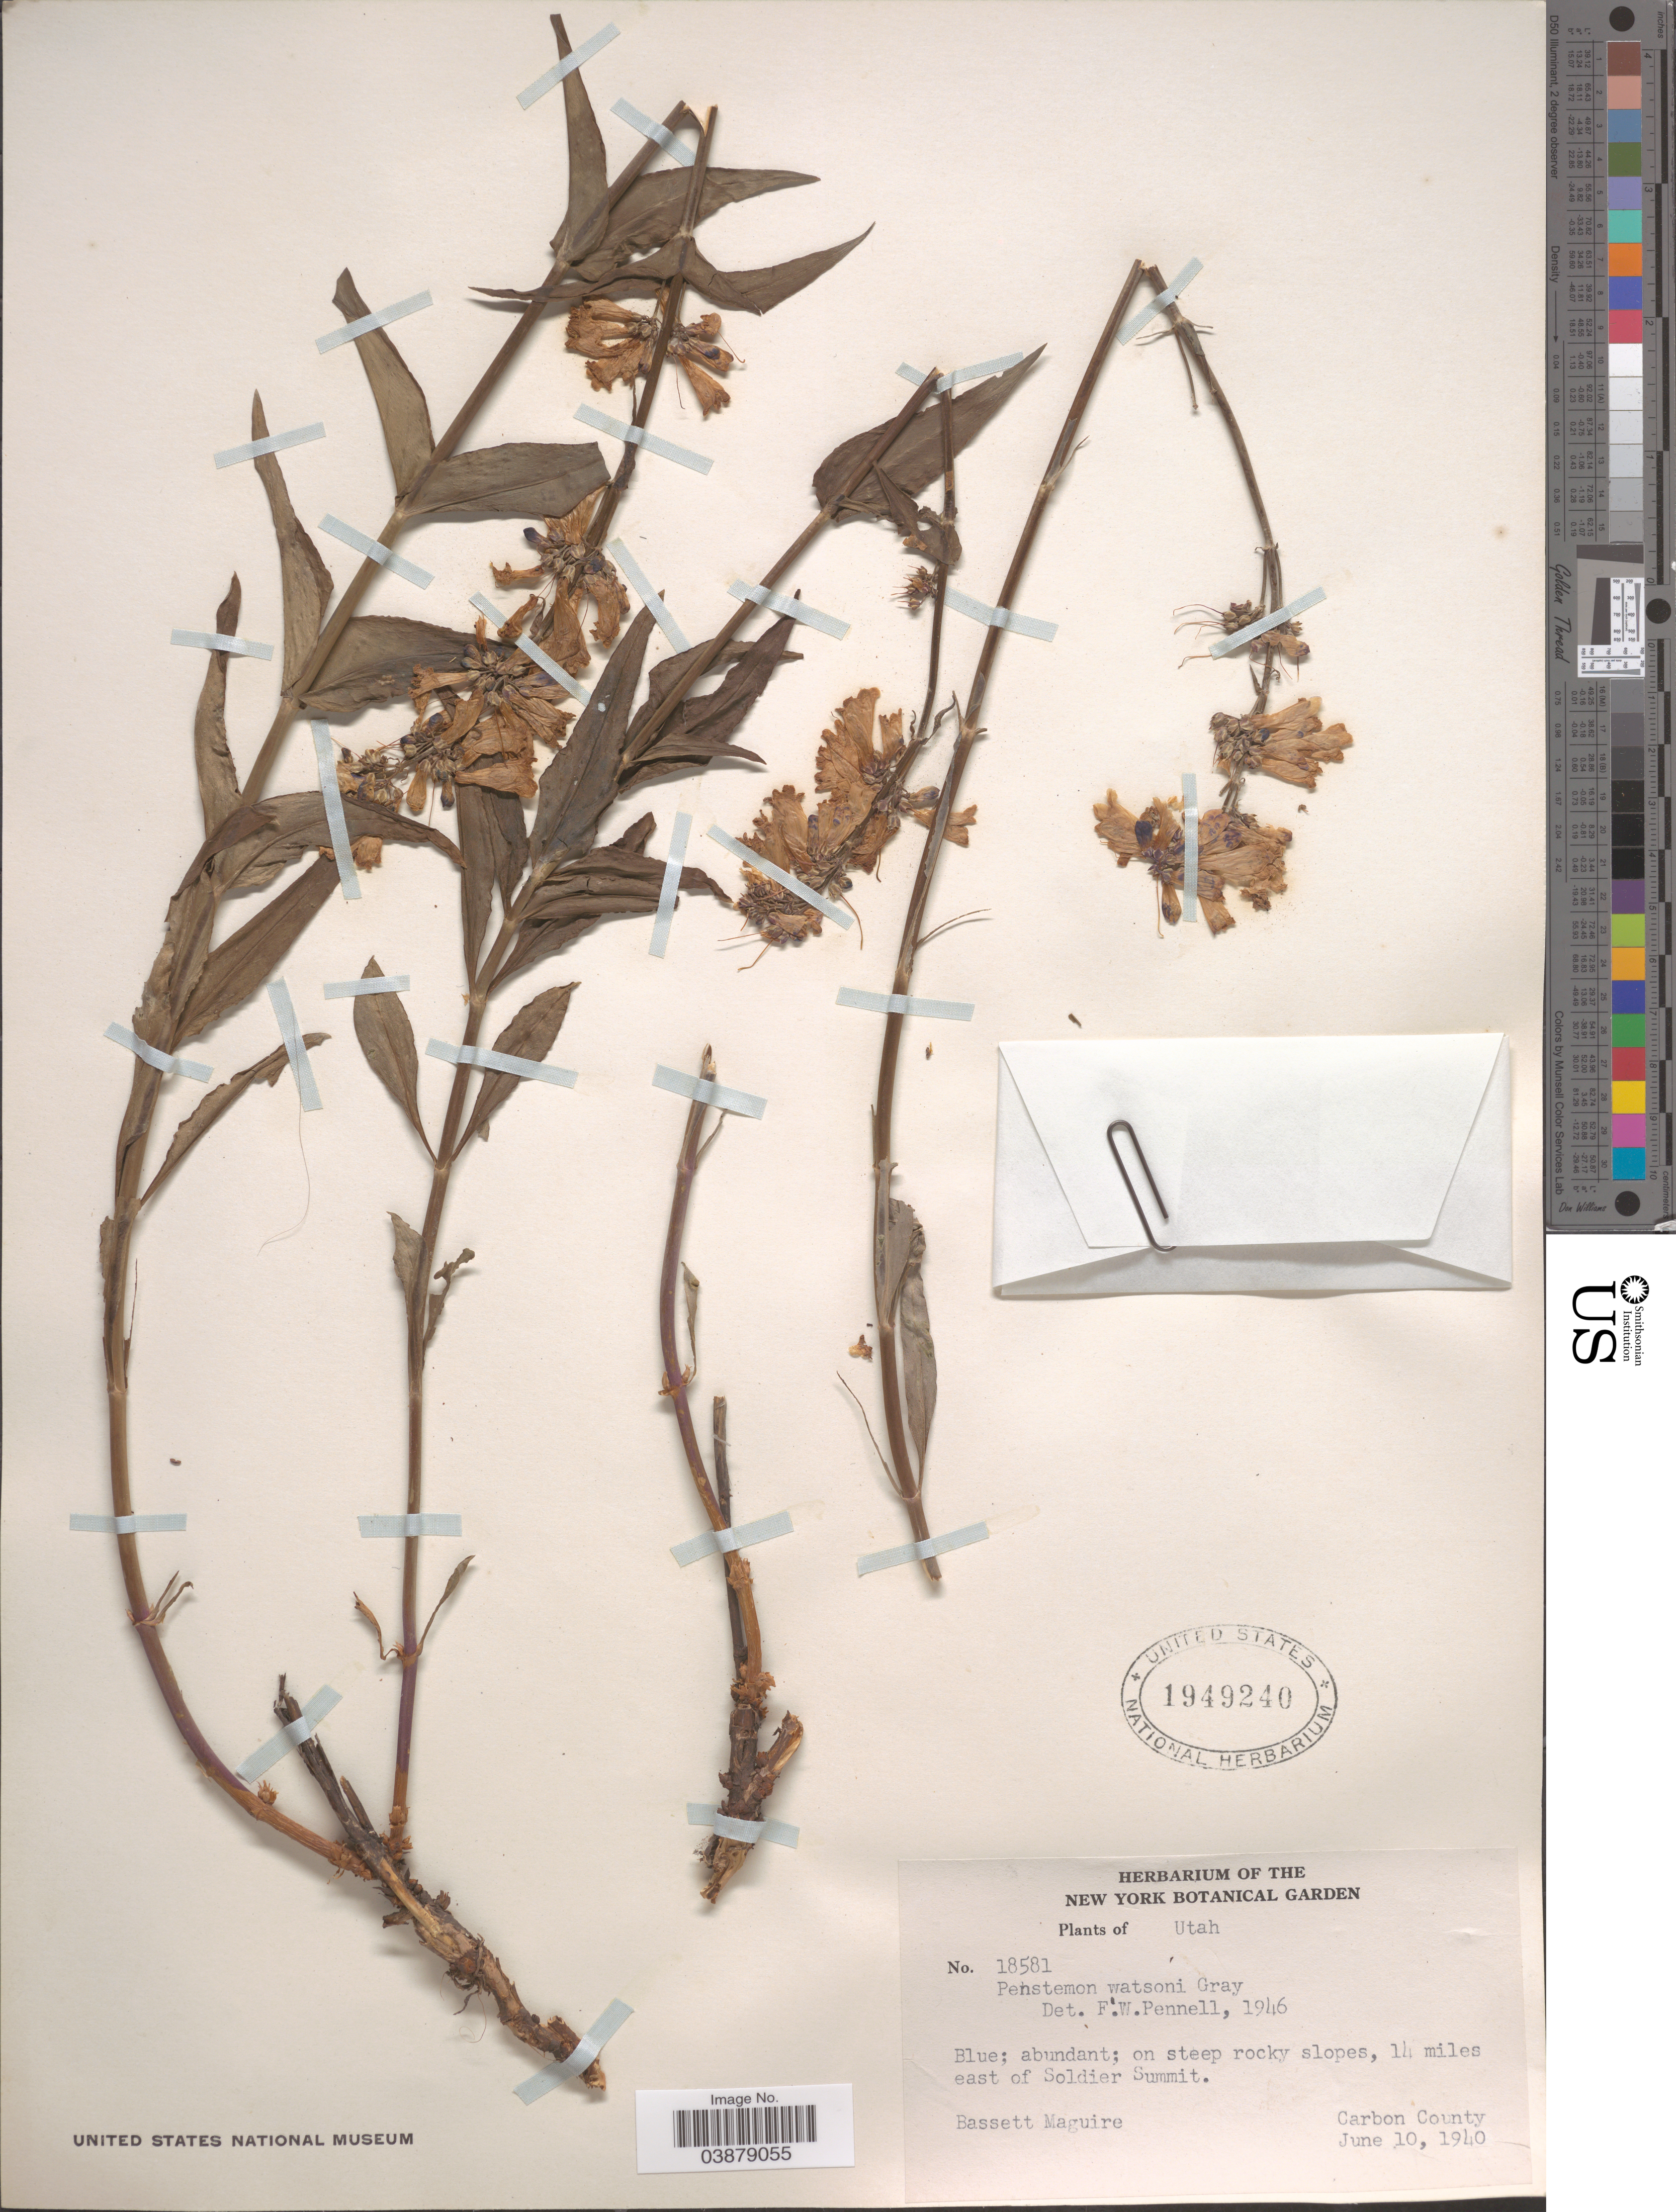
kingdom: Plantae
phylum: Tracheophyta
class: Magnoliopsida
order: Lamiales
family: Plantaginaceae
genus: Penstemon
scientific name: Penstemon watsonii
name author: A. Gray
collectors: B. Maguire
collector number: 18581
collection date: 1940-06-10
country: United States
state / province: Utah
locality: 14 miles east of Soldier Summit. Carbon County.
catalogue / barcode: US 1949240